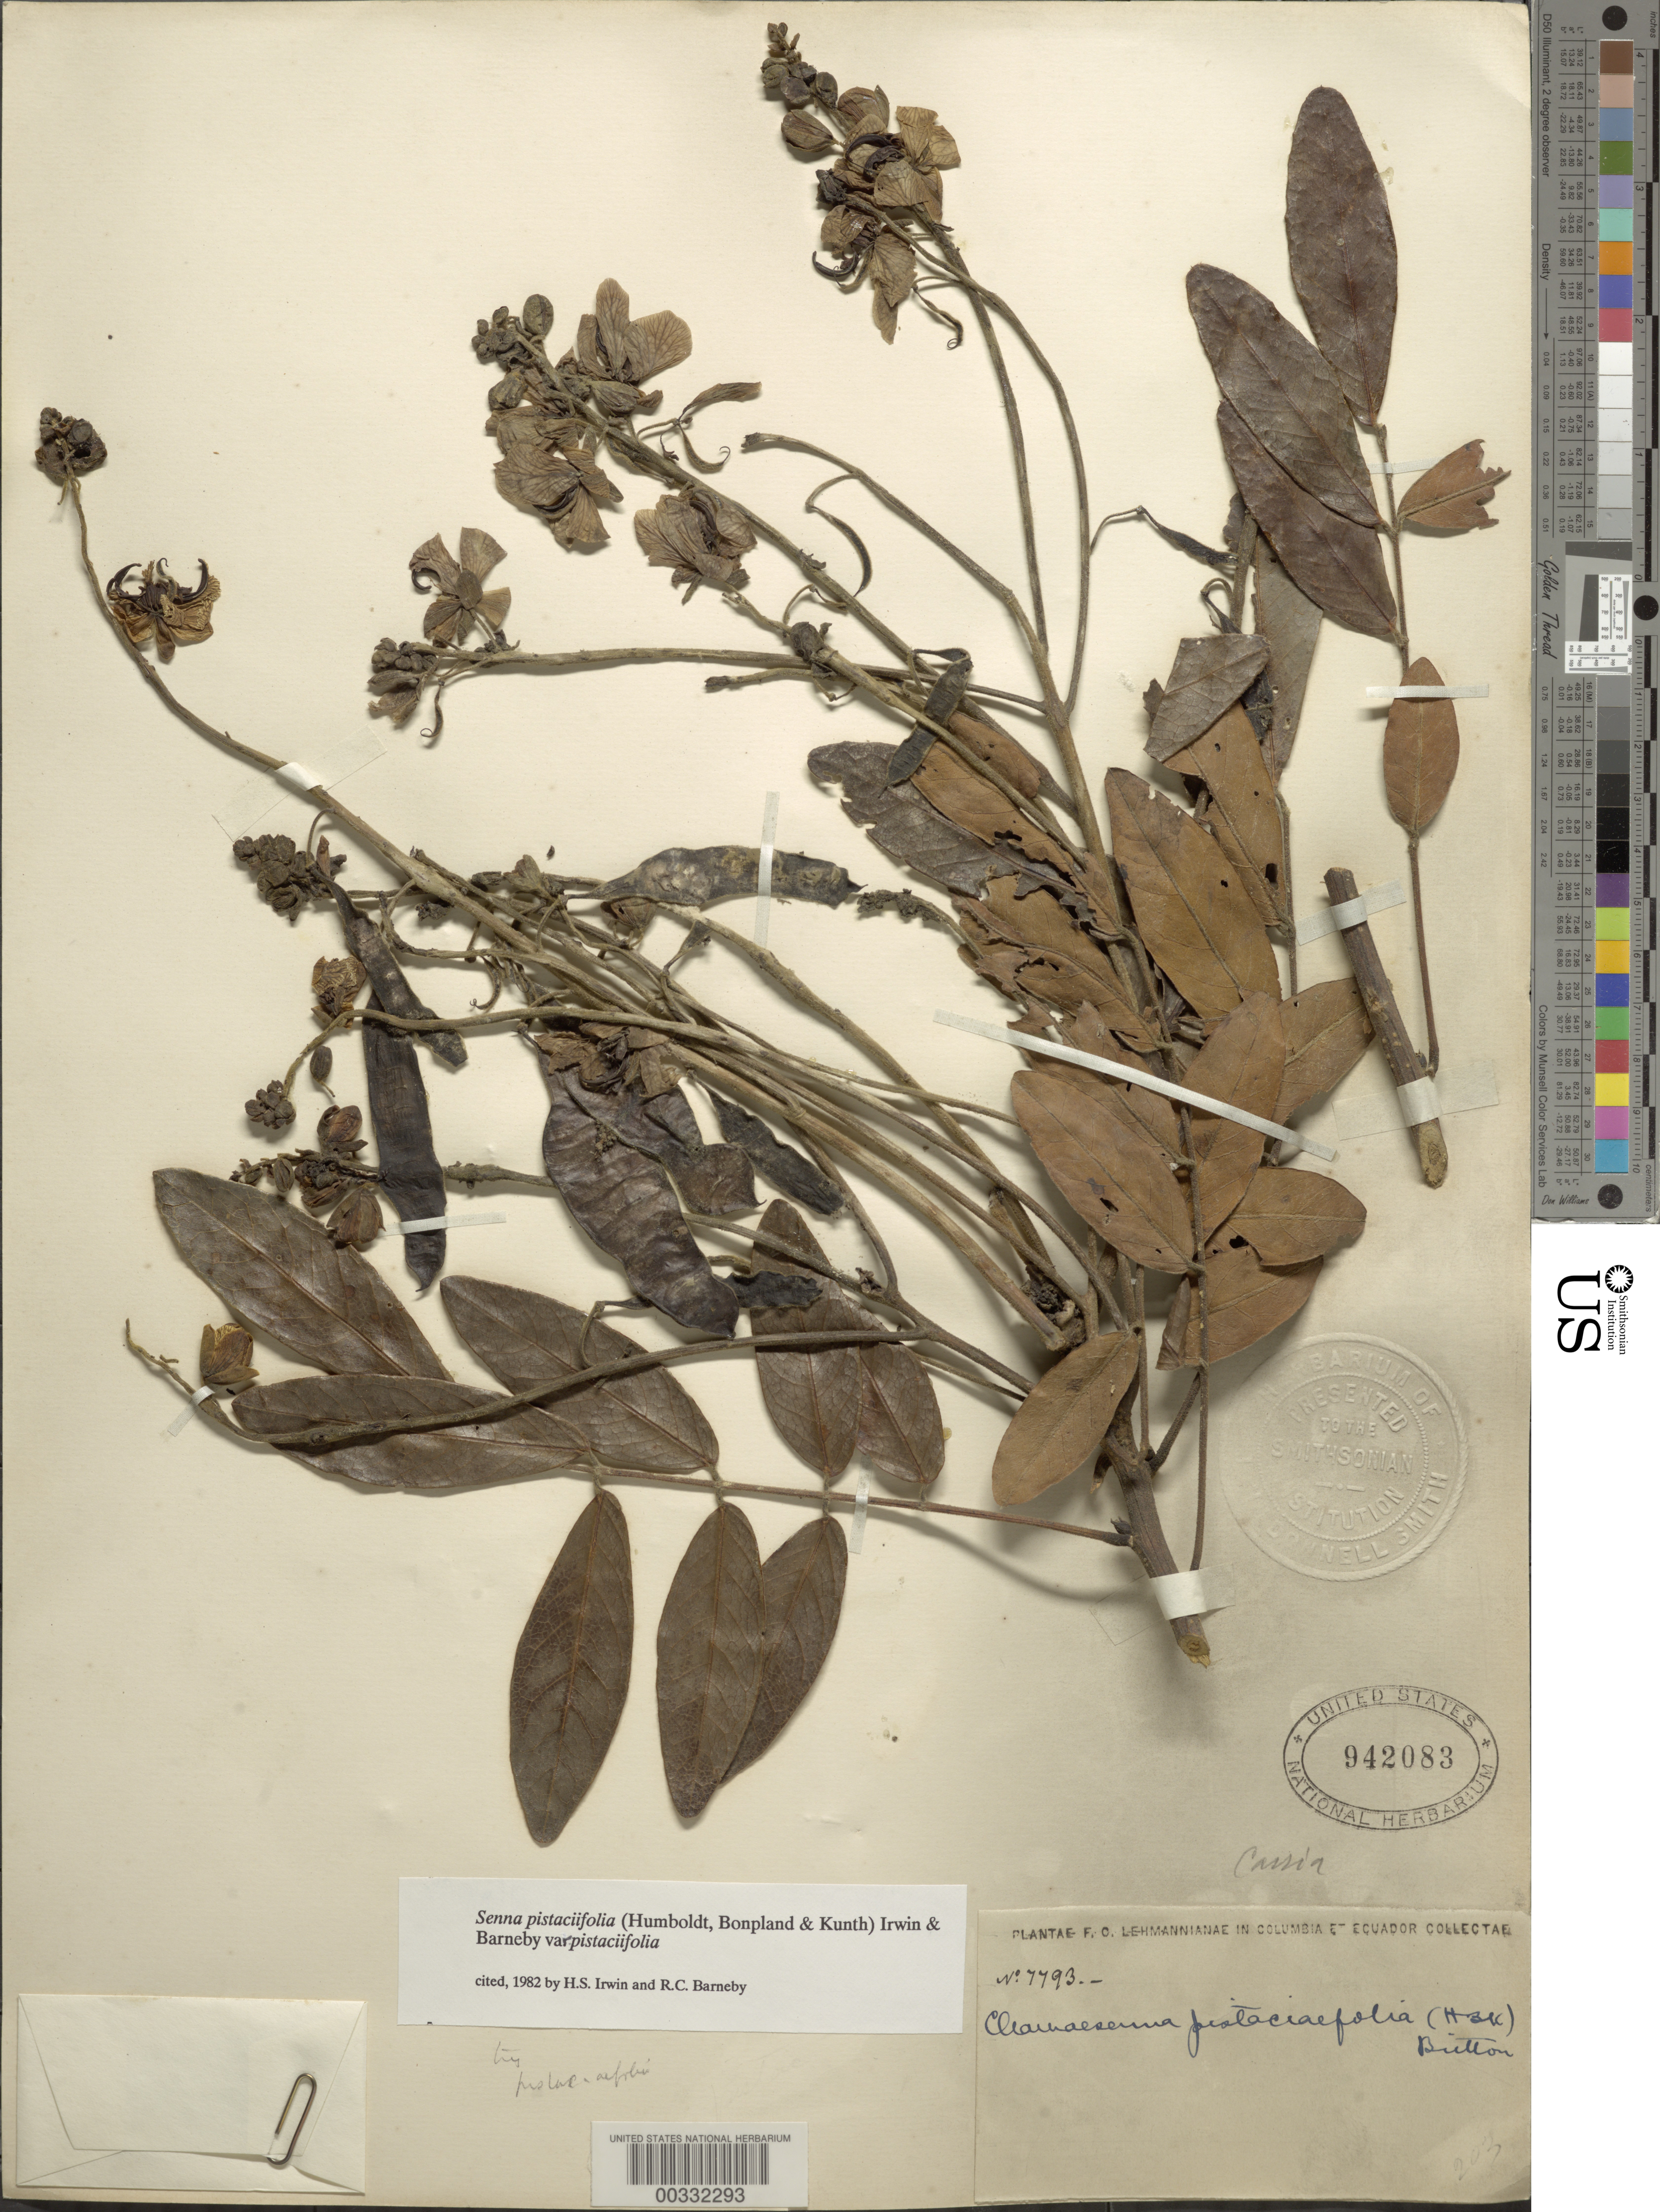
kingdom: Plantae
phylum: Tracheophyta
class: Magnoliopsida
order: Fabales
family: Fabaceae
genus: Senna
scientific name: Senna pistaciifolia var. pistaciifolia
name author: (Kunth) H.S. Irwin & Barneby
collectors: F. C. Lehmann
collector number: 7793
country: Colombia / Ecuador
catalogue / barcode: US 942083